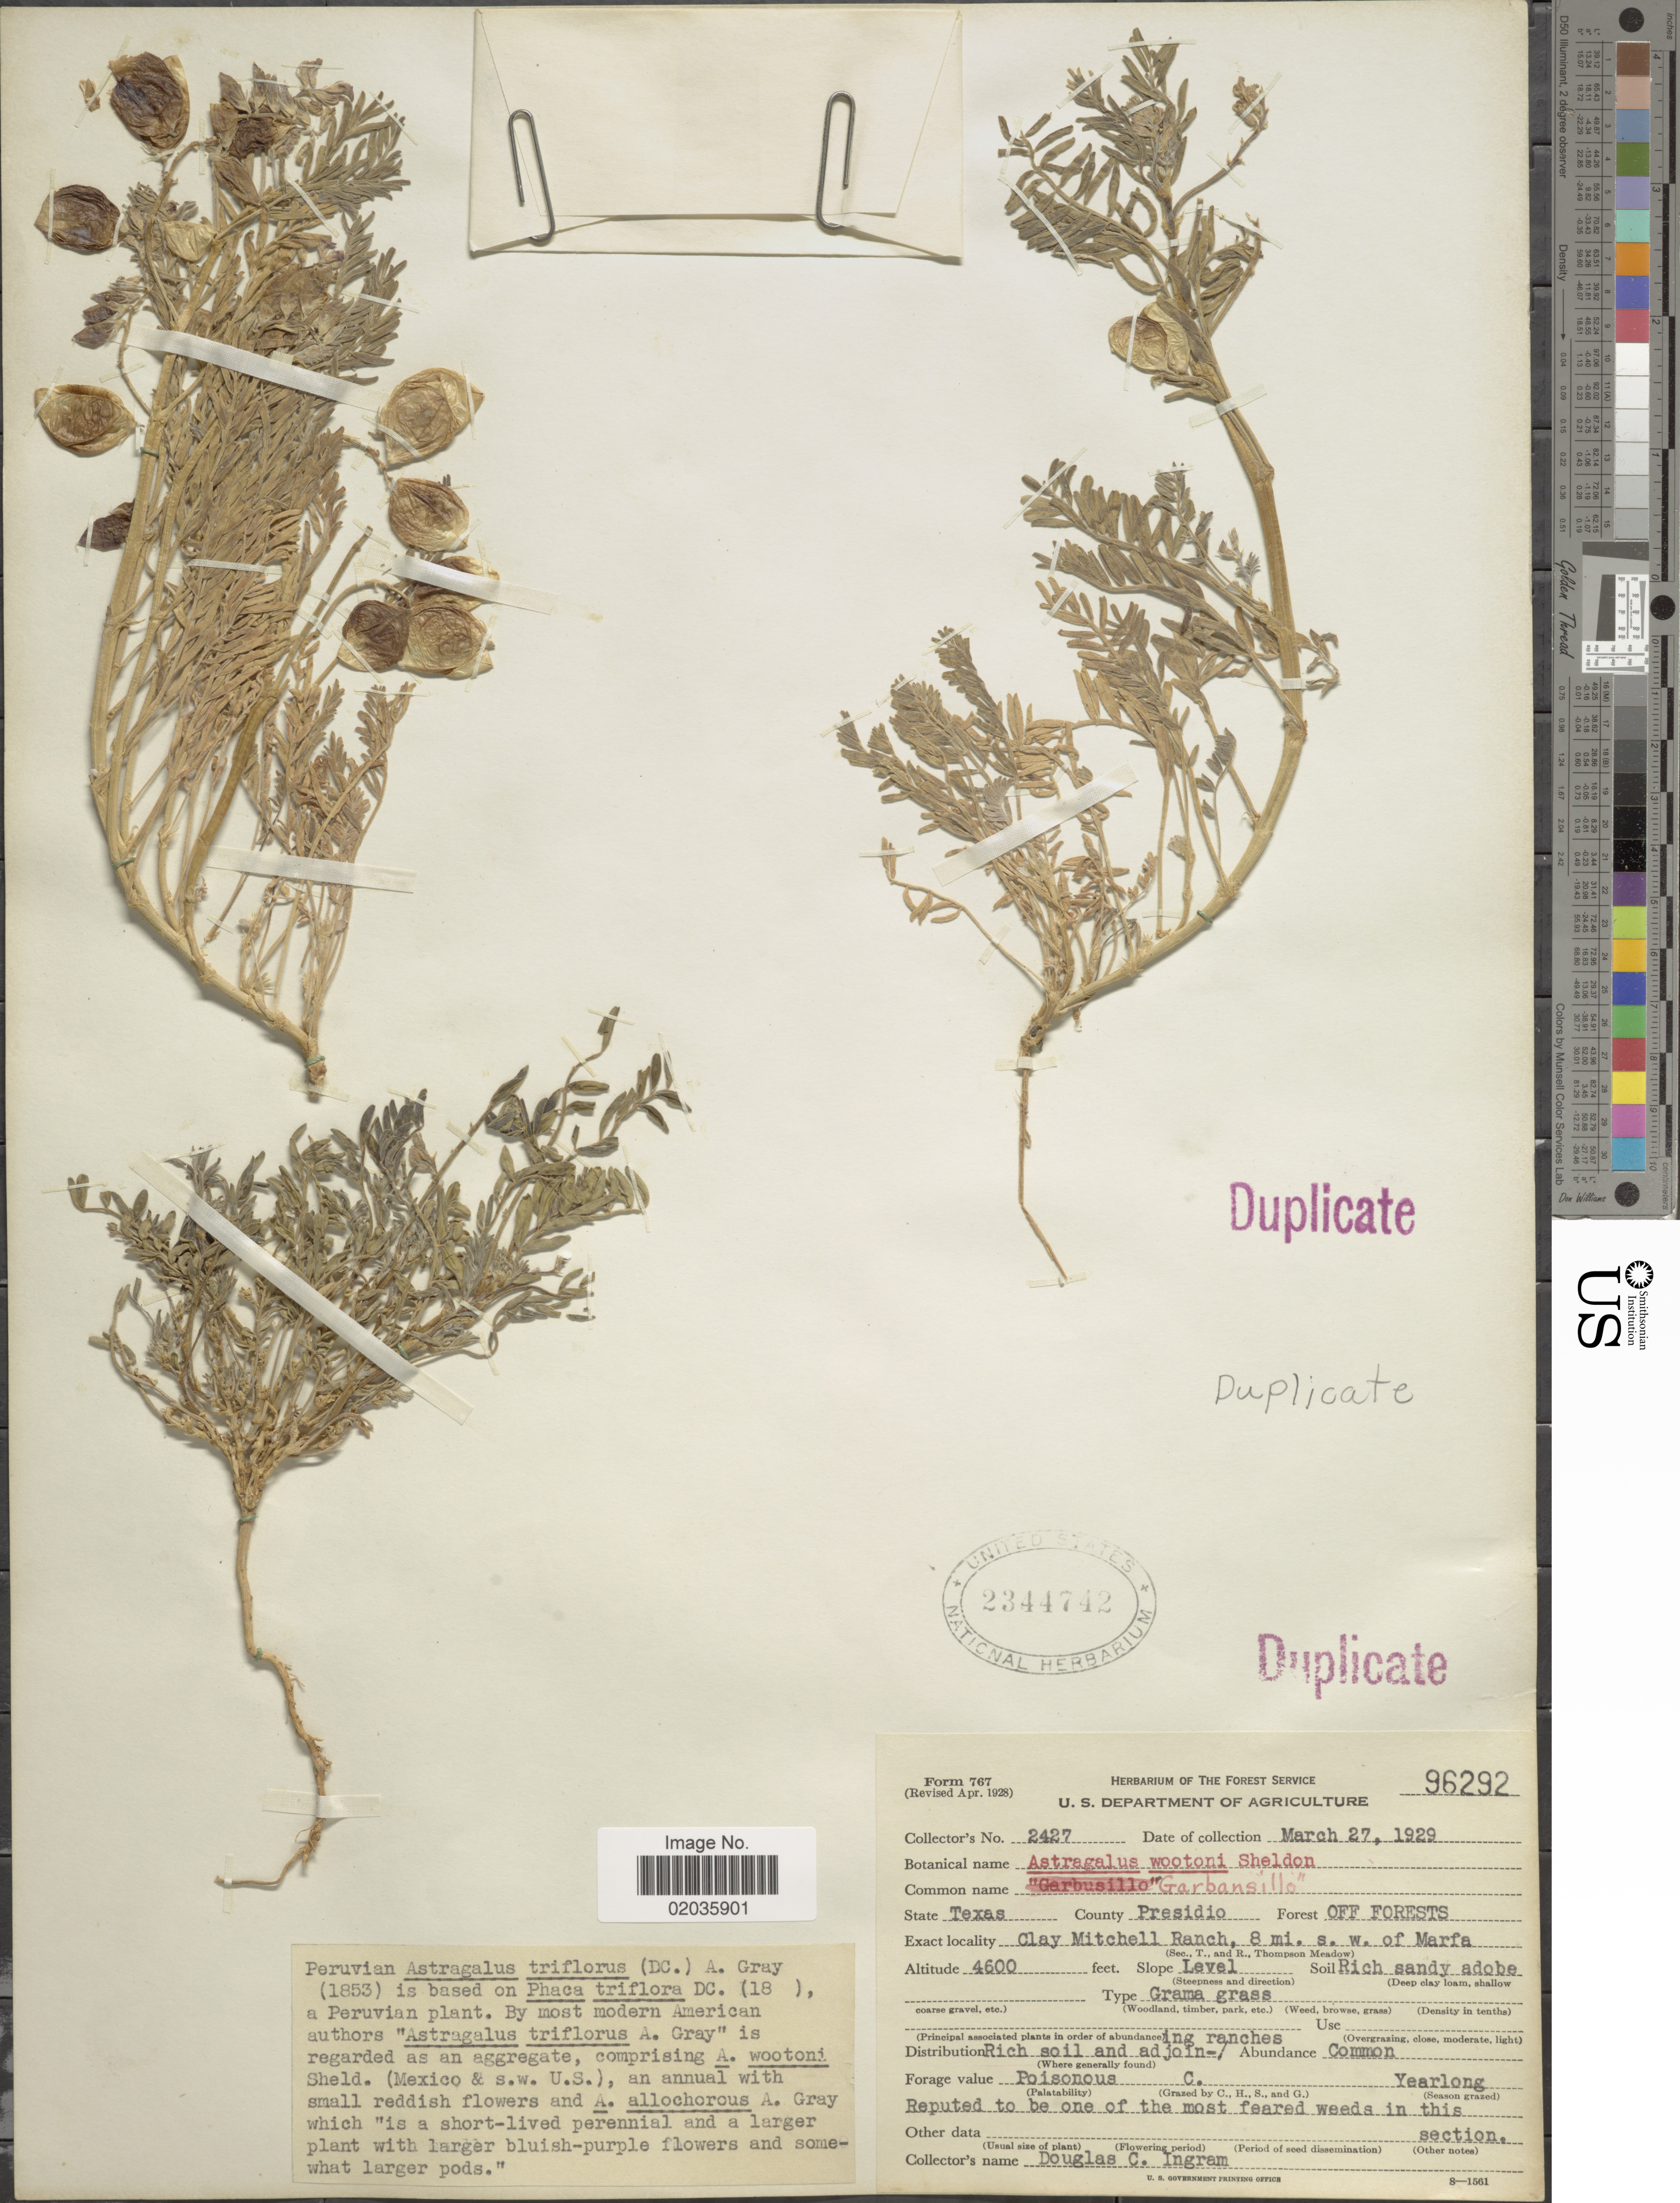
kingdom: Plantae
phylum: Tracheophyta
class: Magnoliopsida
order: Fabales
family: Fabaceae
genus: Astragalus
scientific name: Astragalus wootonii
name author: E. Sheld.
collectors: D. C. Ingram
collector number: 2427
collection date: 1929-03-27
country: United States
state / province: Texas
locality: State Texas, County Presidio, Forest Off Forests, Clay Mitchell Ranch, 8 mi s.w. of Marfa.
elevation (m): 1402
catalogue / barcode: US 2344742